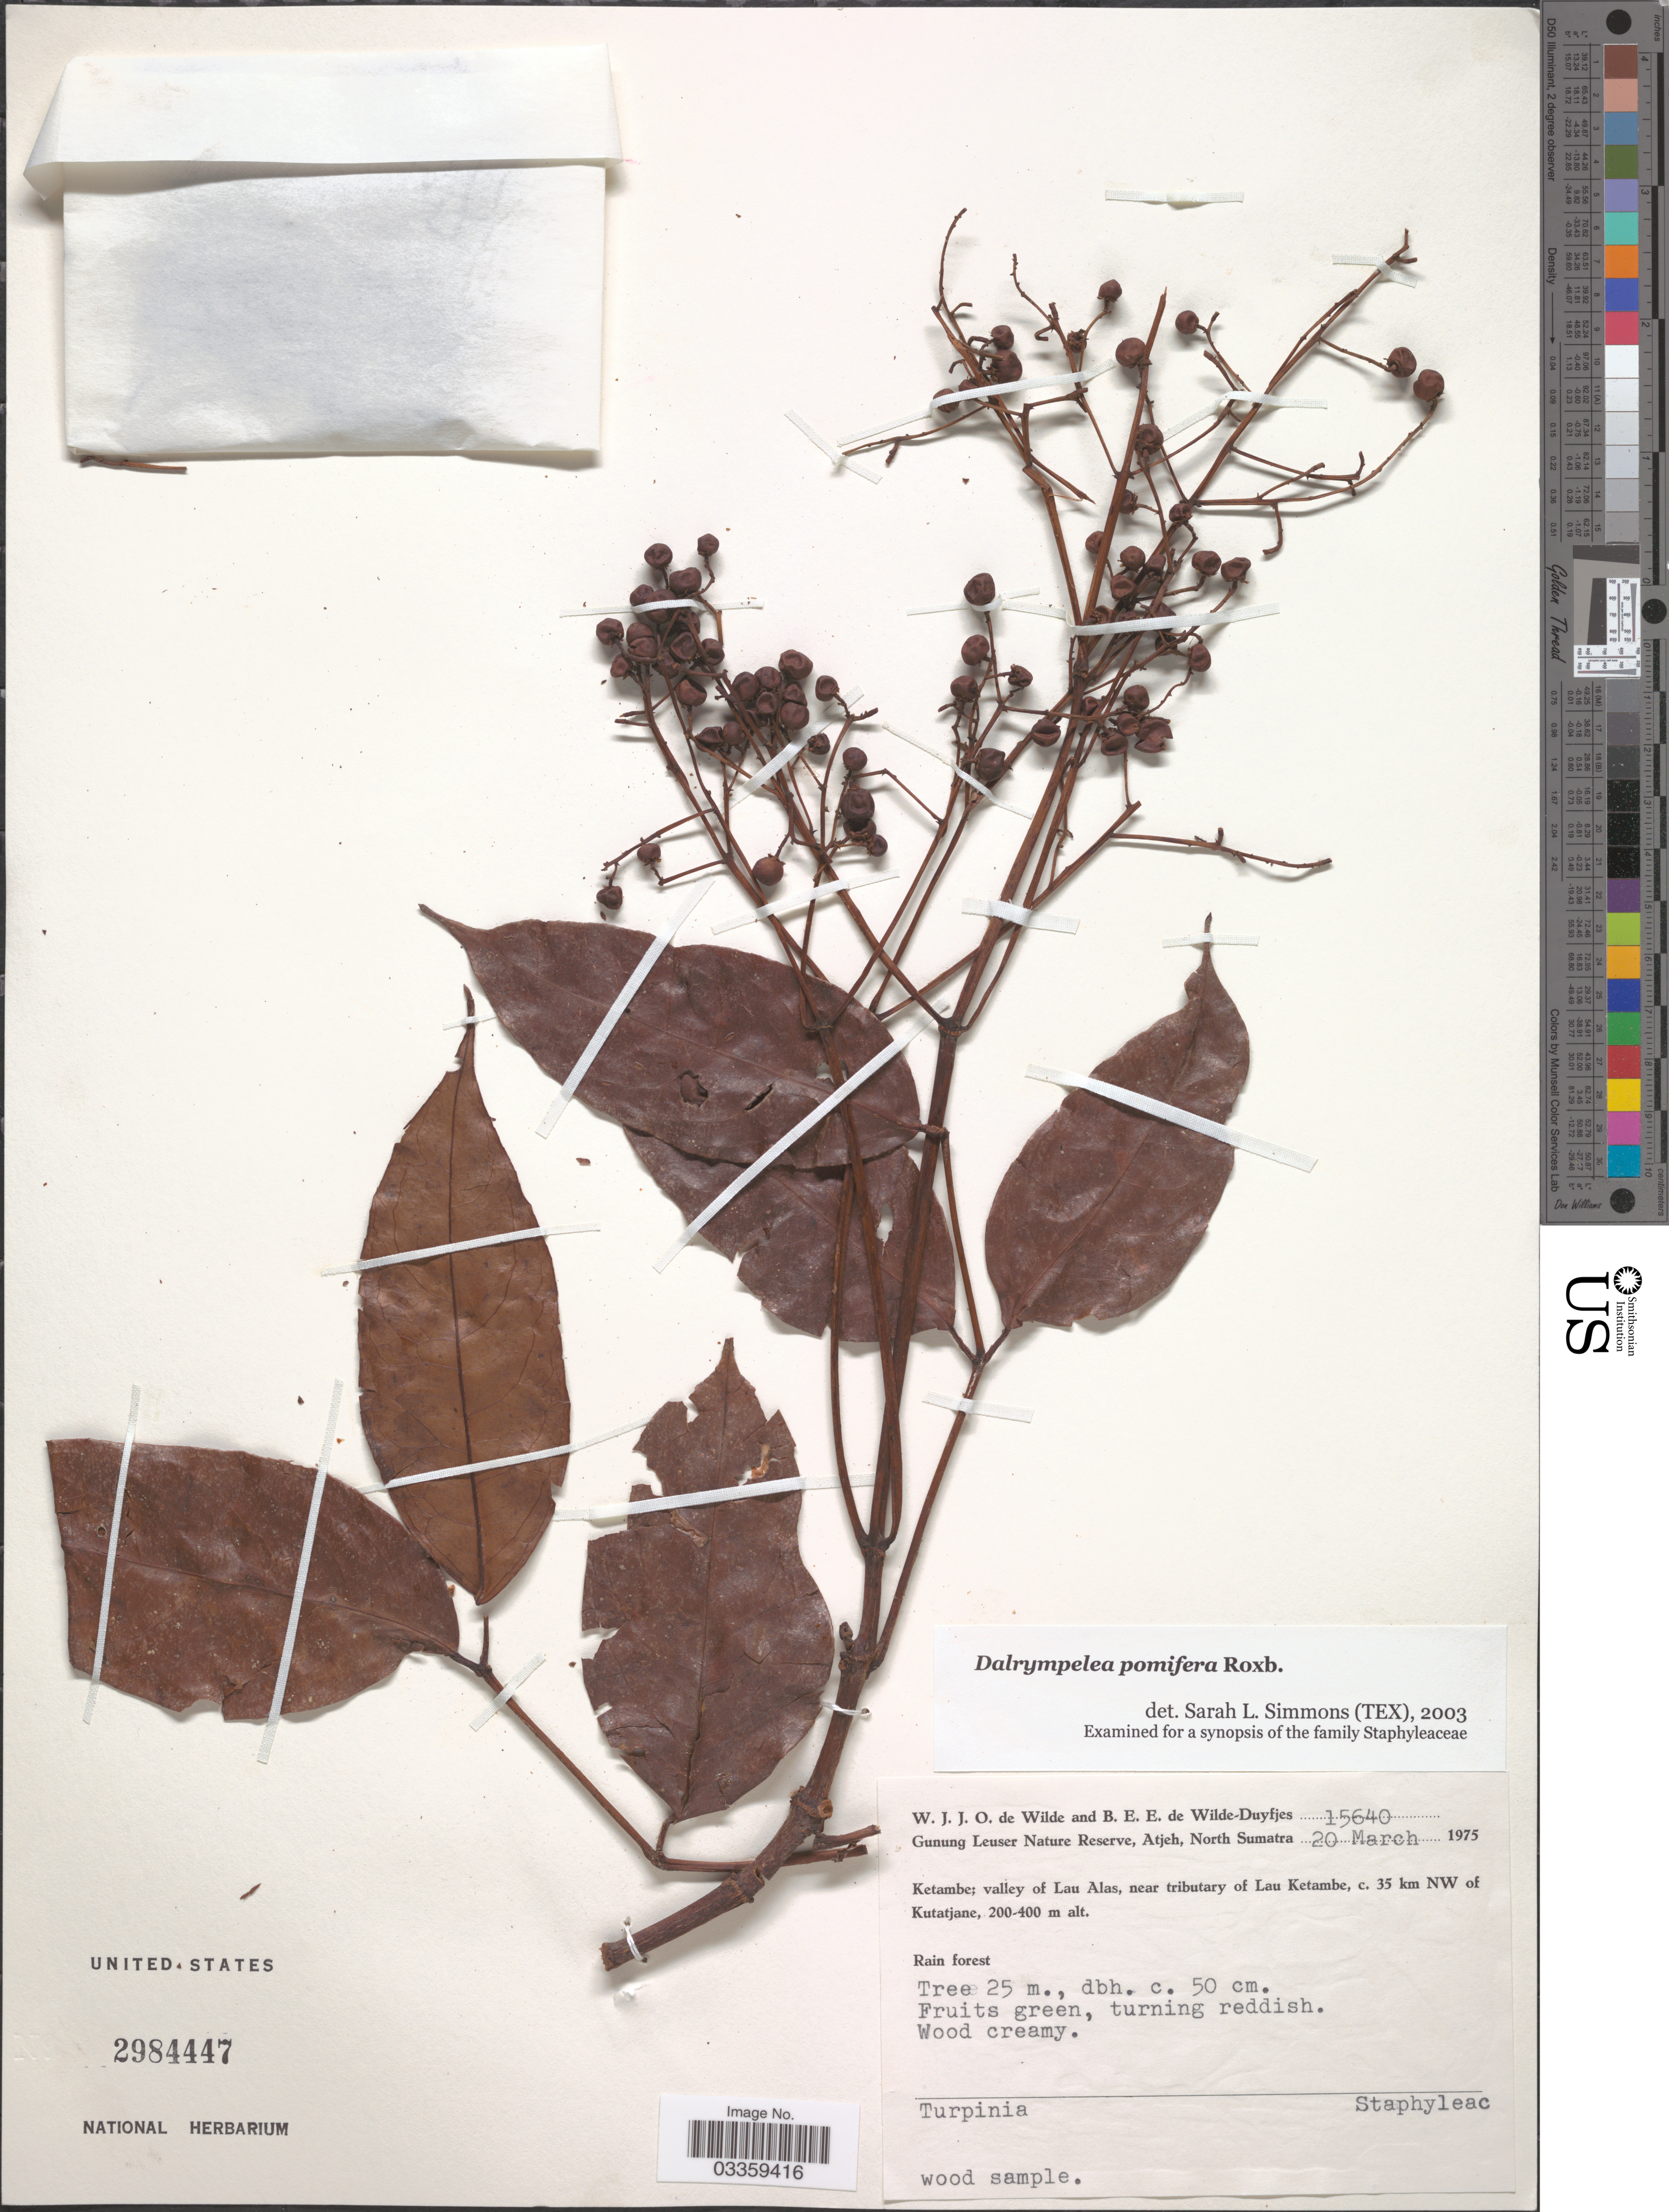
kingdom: Plantae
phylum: Tracheophyta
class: Magnoliopsida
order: Crossosomatales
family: Staphyleaceae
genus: Dalrympelea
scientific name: Dalrympelea pomifera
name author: Roxb.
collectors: W. J. de Wilde & B. E. de Wilde-Duyfjes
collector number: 15640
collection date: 1975-03-20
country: Indonesia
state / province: Sumatra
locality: Gunung Leuser Nature Reserve, Atjeh, North Sumatra. Ketambe; valley of Lau Alas, near tributary of Lau Ketambe, c. 35 km NW of Kutatjane.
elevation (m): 200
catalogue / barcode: US 2984447